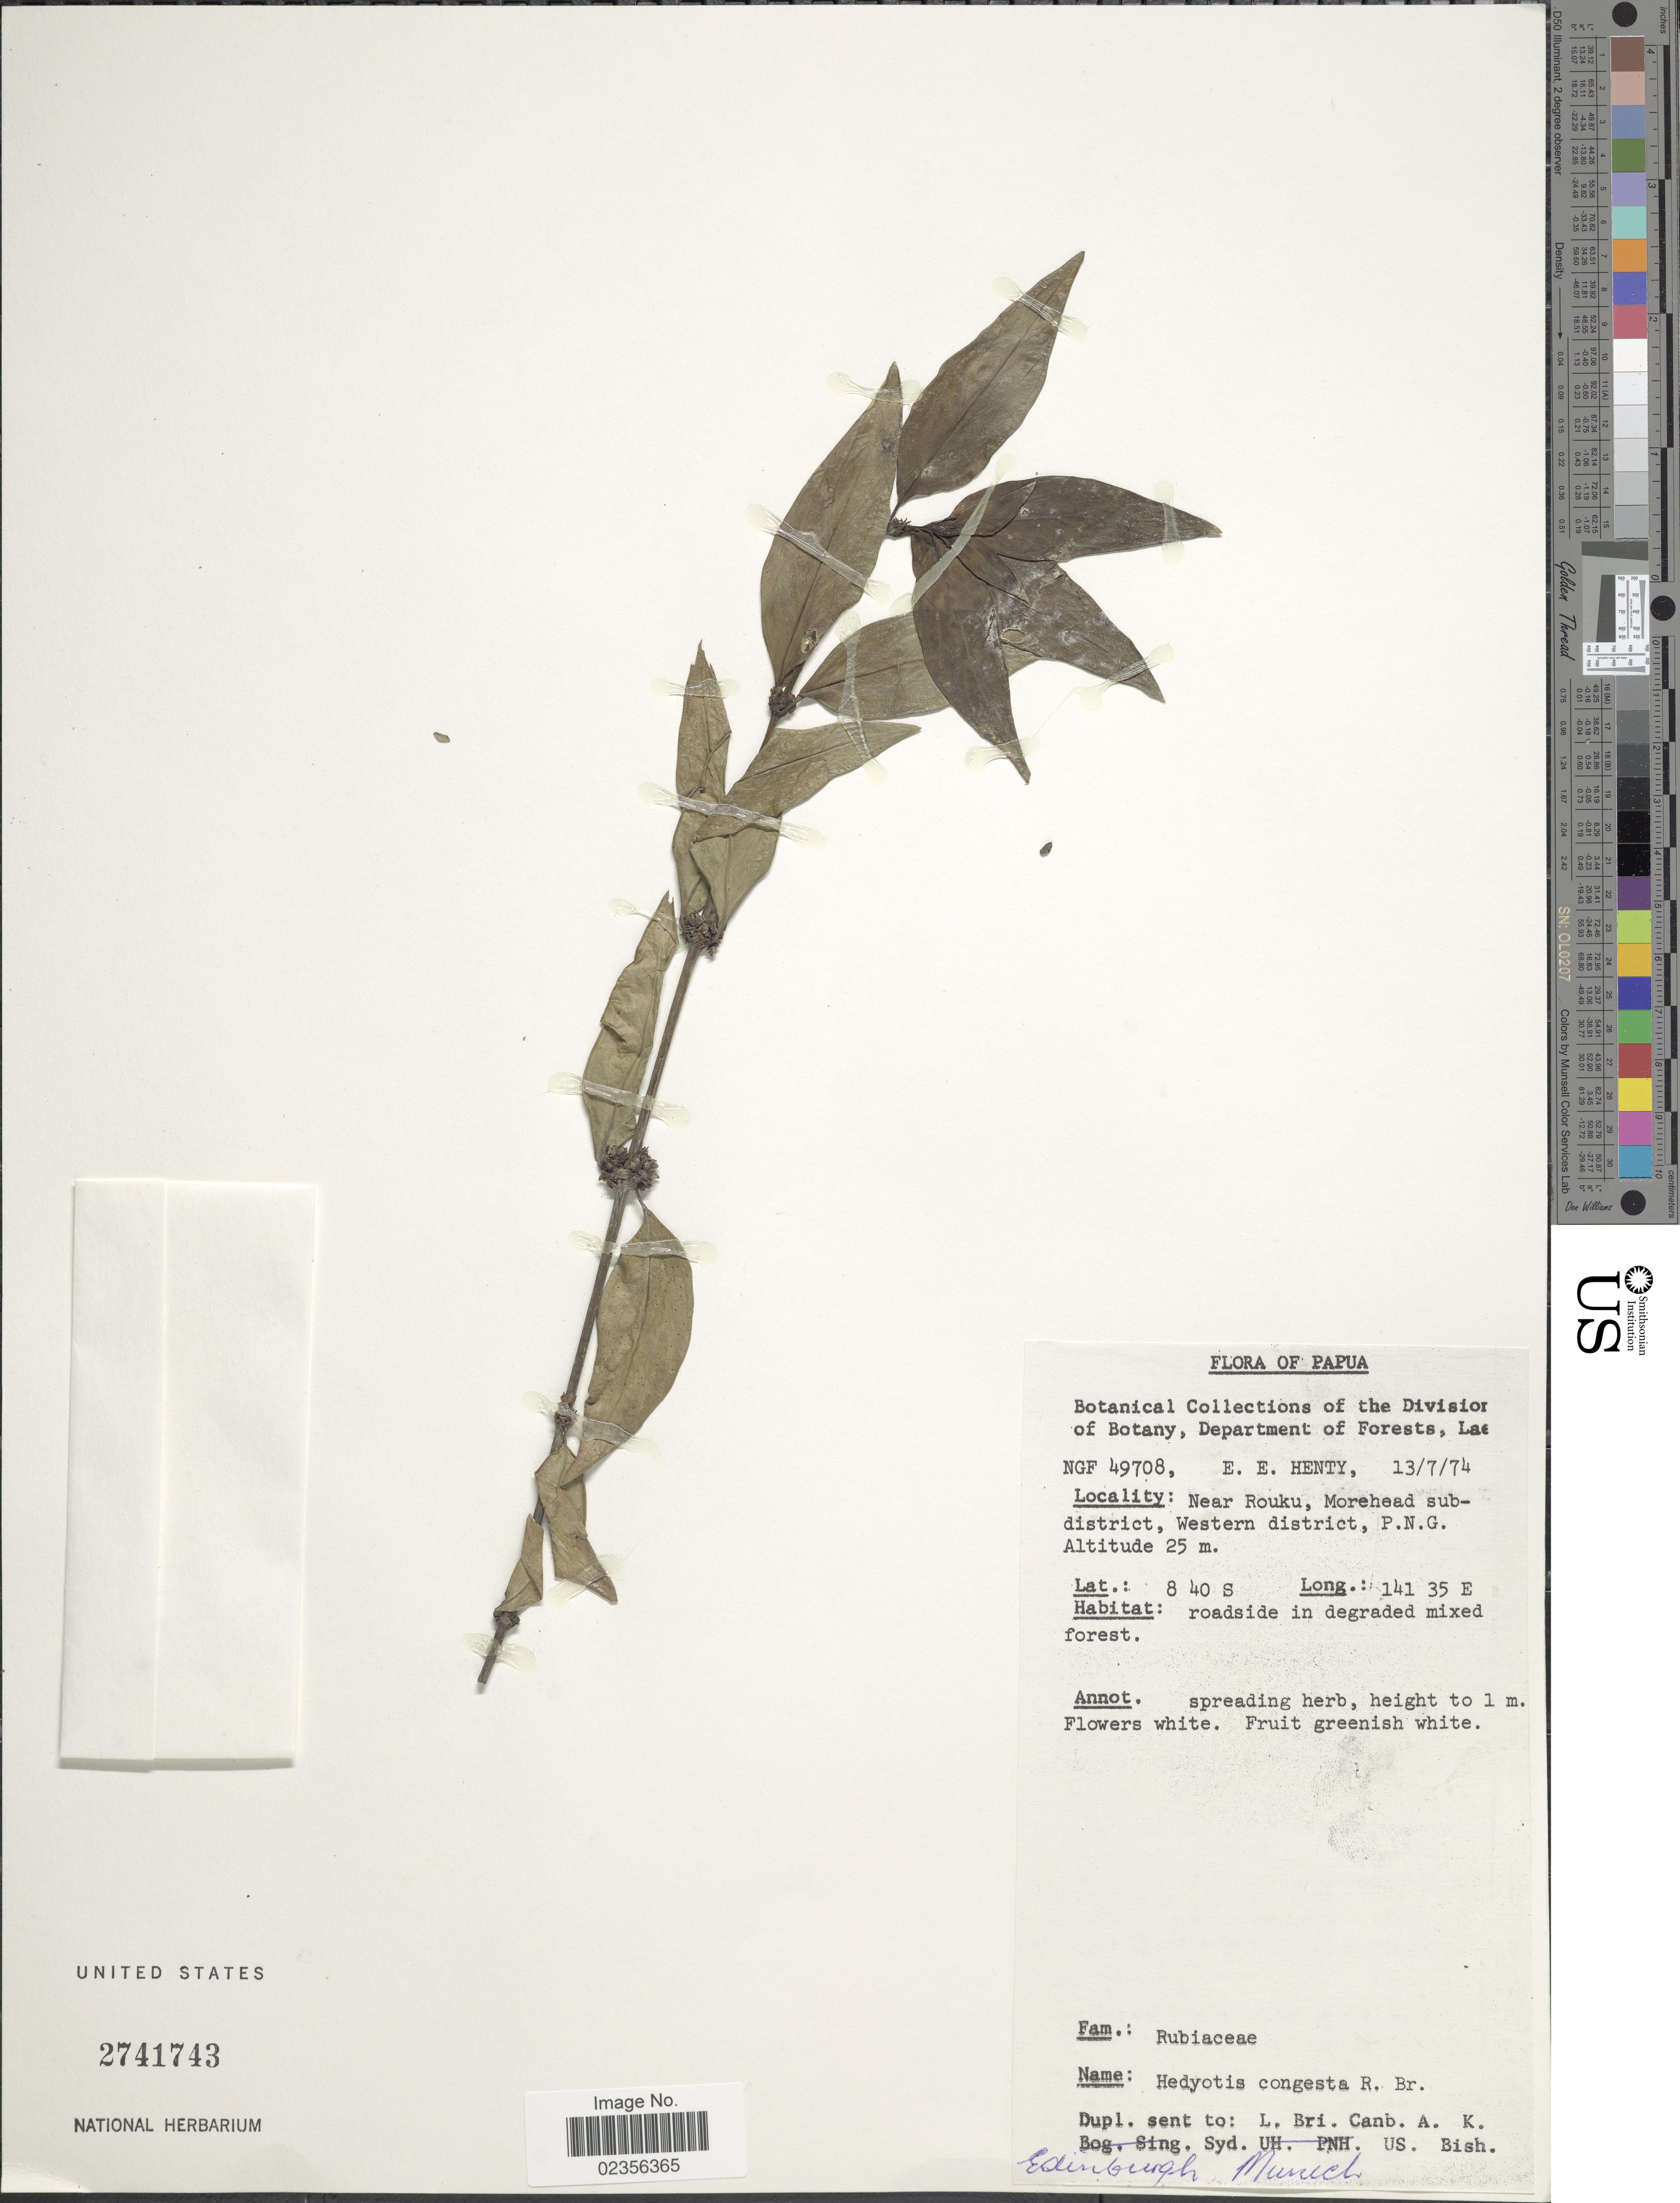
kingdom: Plantae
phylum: Tracheophyta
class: Magnoliopsida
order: Gentianales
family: Rubiaceae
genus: Hedyotis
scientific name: Hedyotis congesta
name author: R. Br.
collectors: E. Henty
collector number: NGF 49708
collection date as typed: Transcribed d/m/y: 13/7/74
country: Papua New Guinea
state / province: Manus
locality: Papua, Near Rouko, Morehead subdistrict, Western district, P.N.G.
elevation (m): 25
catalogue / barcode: US 2741743